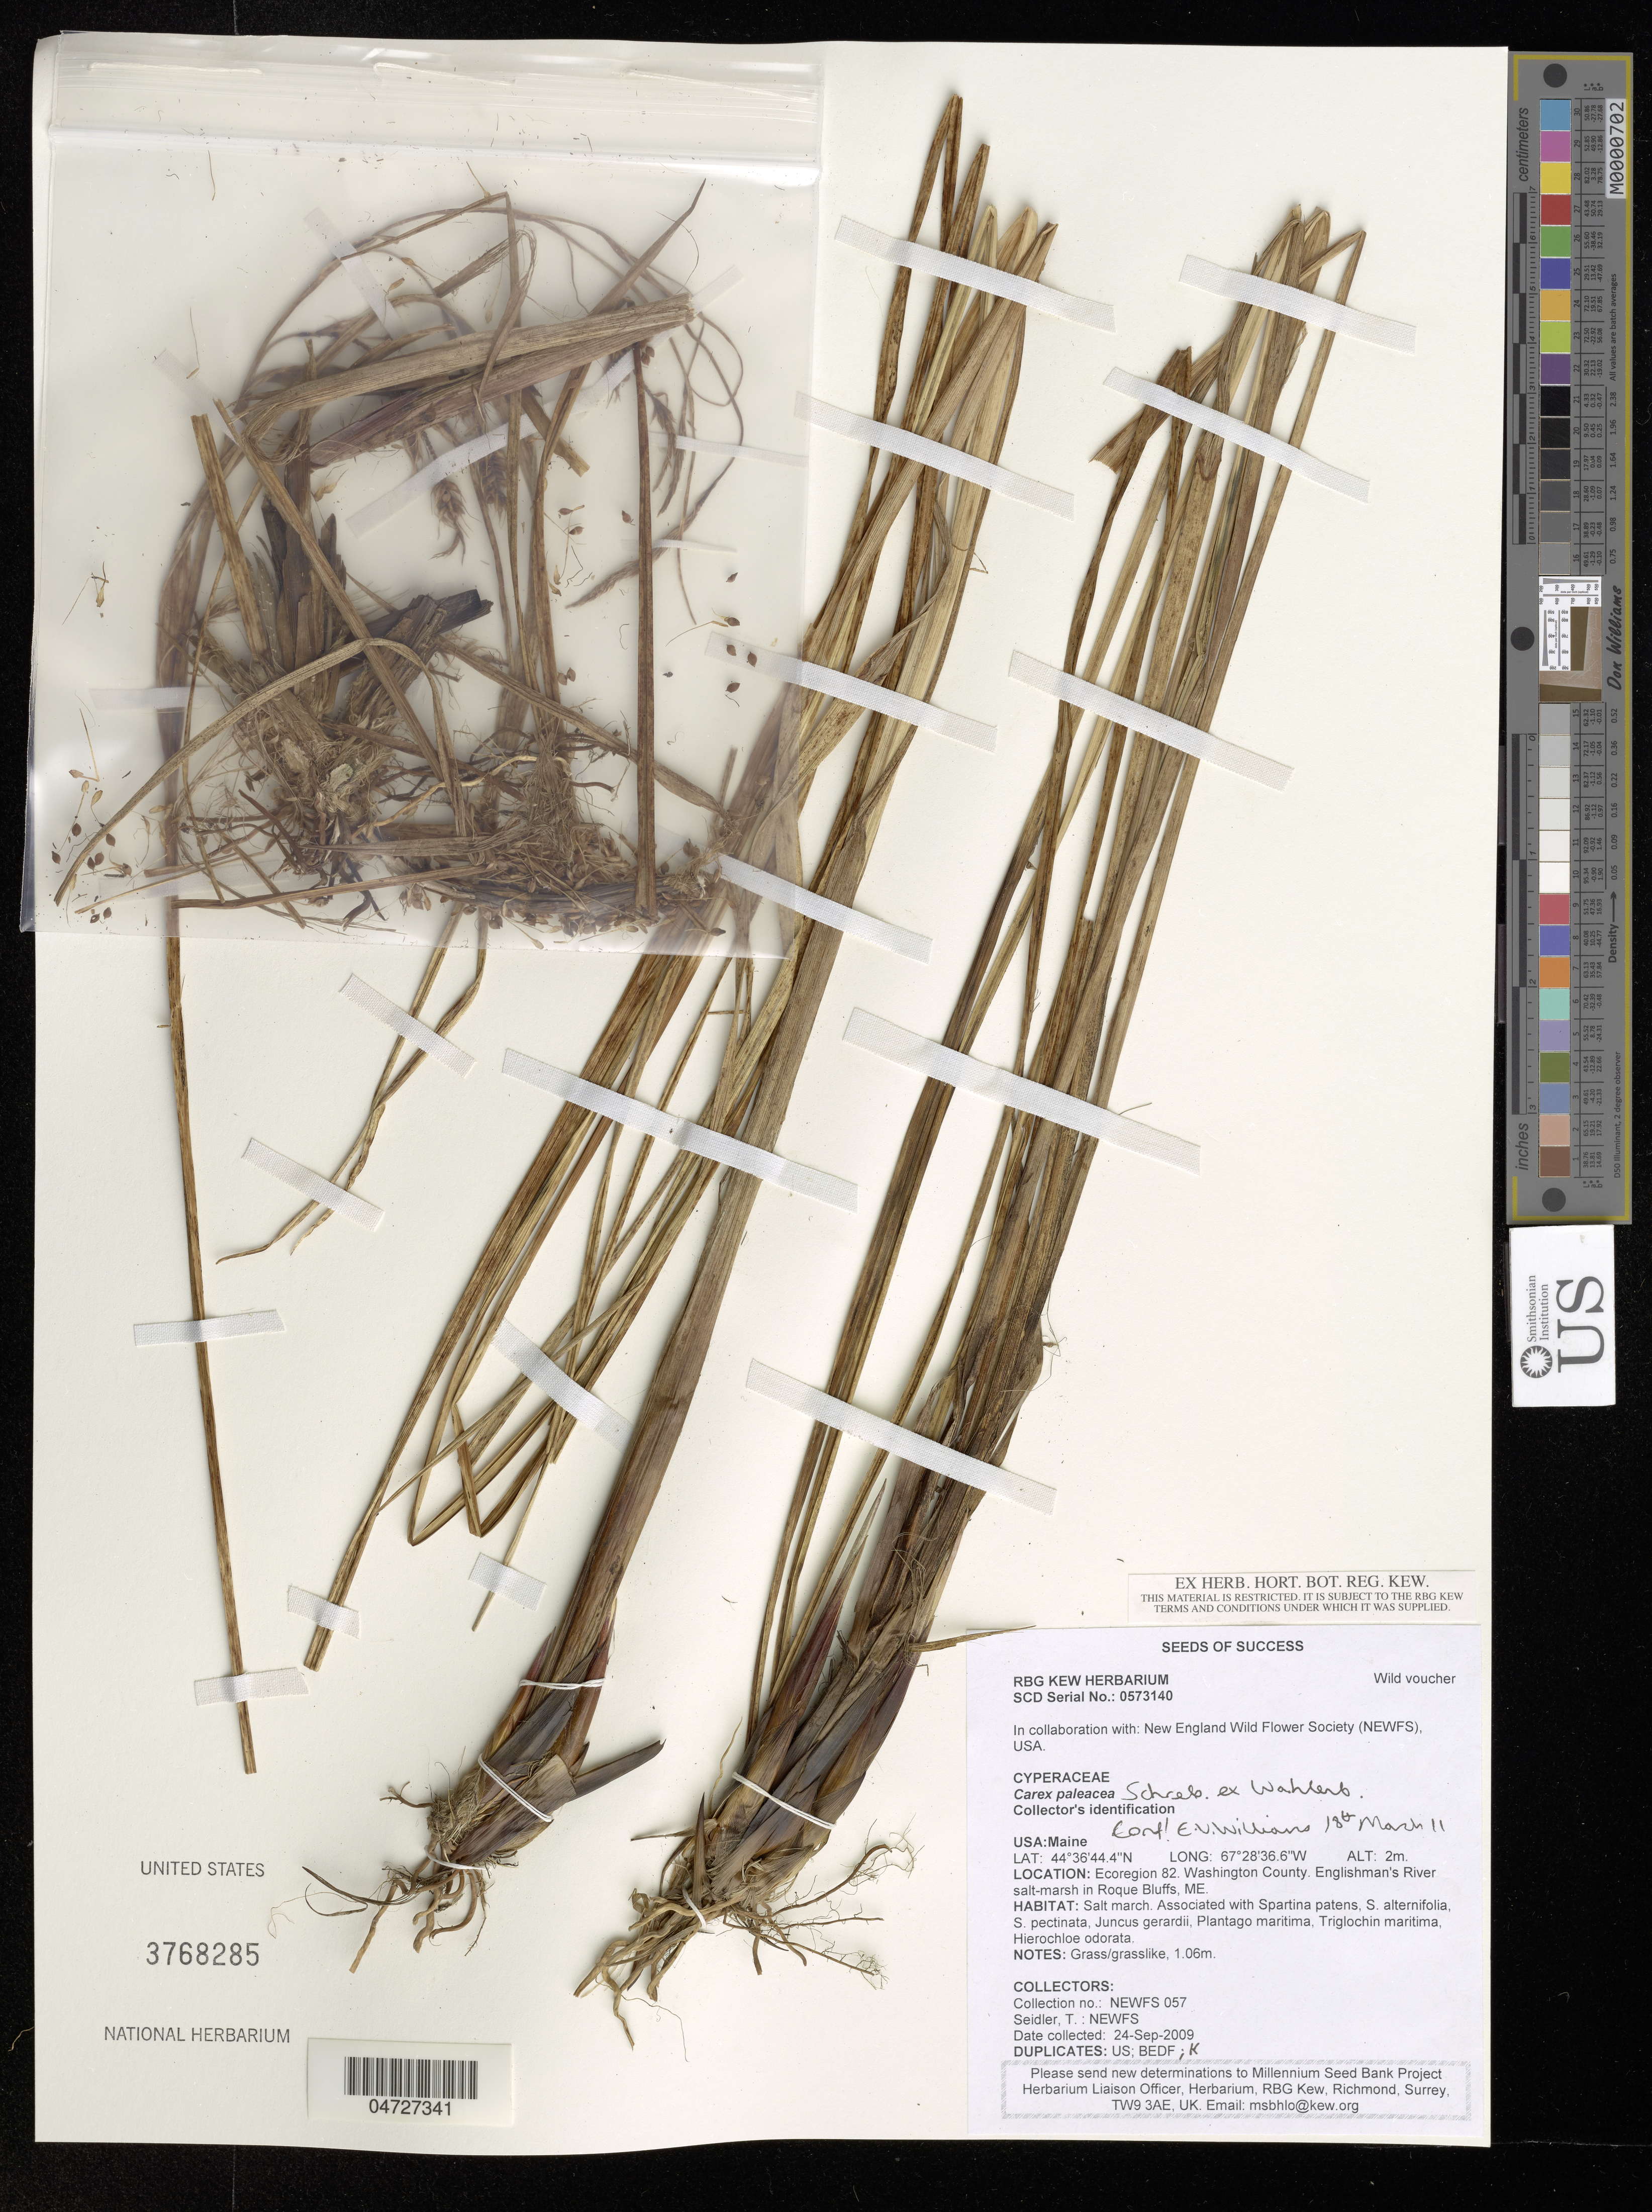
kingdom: Plantae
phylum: Tracheophyta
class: Liliopsida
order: Poales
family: Cyperaceae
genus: Carex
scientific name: Carex paleacea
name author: Schreb. ex Wahlenb.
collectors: T. Seidler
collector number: NEWFS 057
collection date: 2009-09-24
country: United States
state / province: Maine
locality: Ecoregion 82. Washington County. Englishman's River salt-marsh in Roque Bluffs.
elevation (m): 2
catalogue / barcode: US 3768285